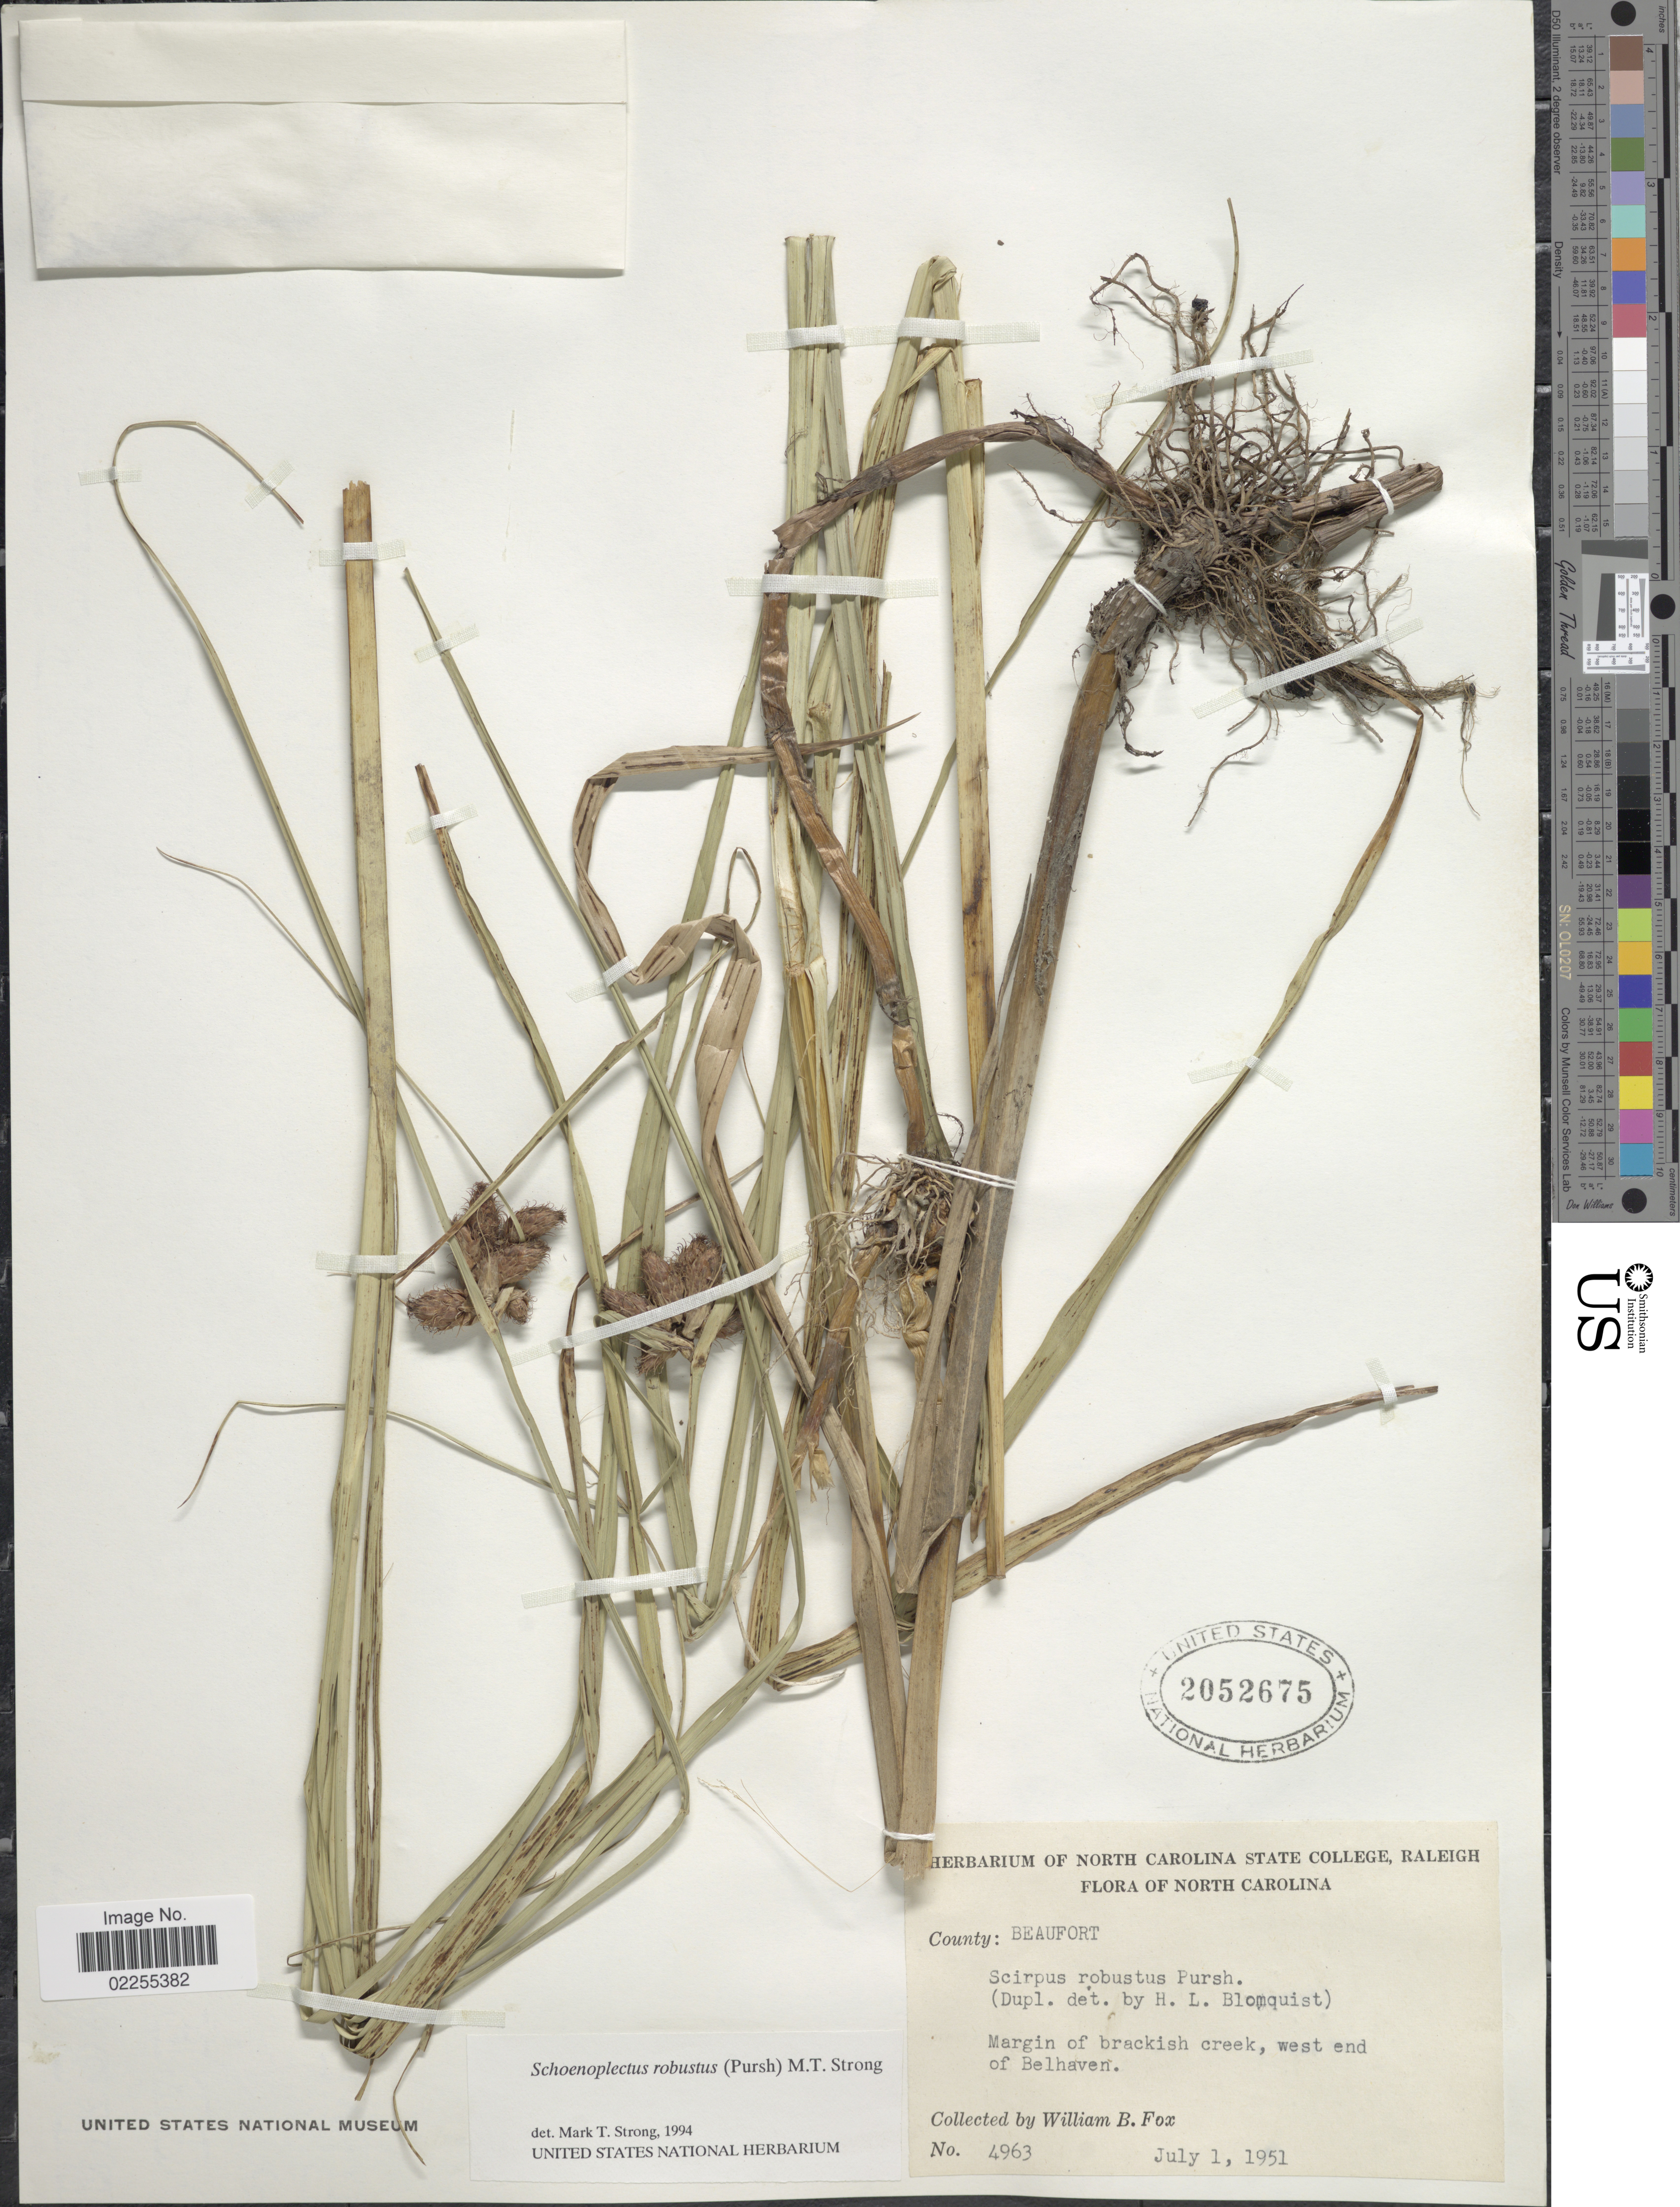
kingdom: Plantae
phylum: Tracheophyta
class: Liliopsida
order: Poales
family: Cyperaceae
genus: Bolboschoenus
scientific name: Bolboschoenus robustus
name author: (Pursh) Soják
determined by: Strong, M. T., (US), Smithsonian Institution - National Museum of Natural History (UNITED STATES)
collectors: W. B. Fox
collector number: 4963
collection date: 1951-07-01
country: United States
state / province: North Carolina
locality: County: Beaufort, Margin of brackish creek, west end of Belhaven.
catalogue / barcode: US 2052675